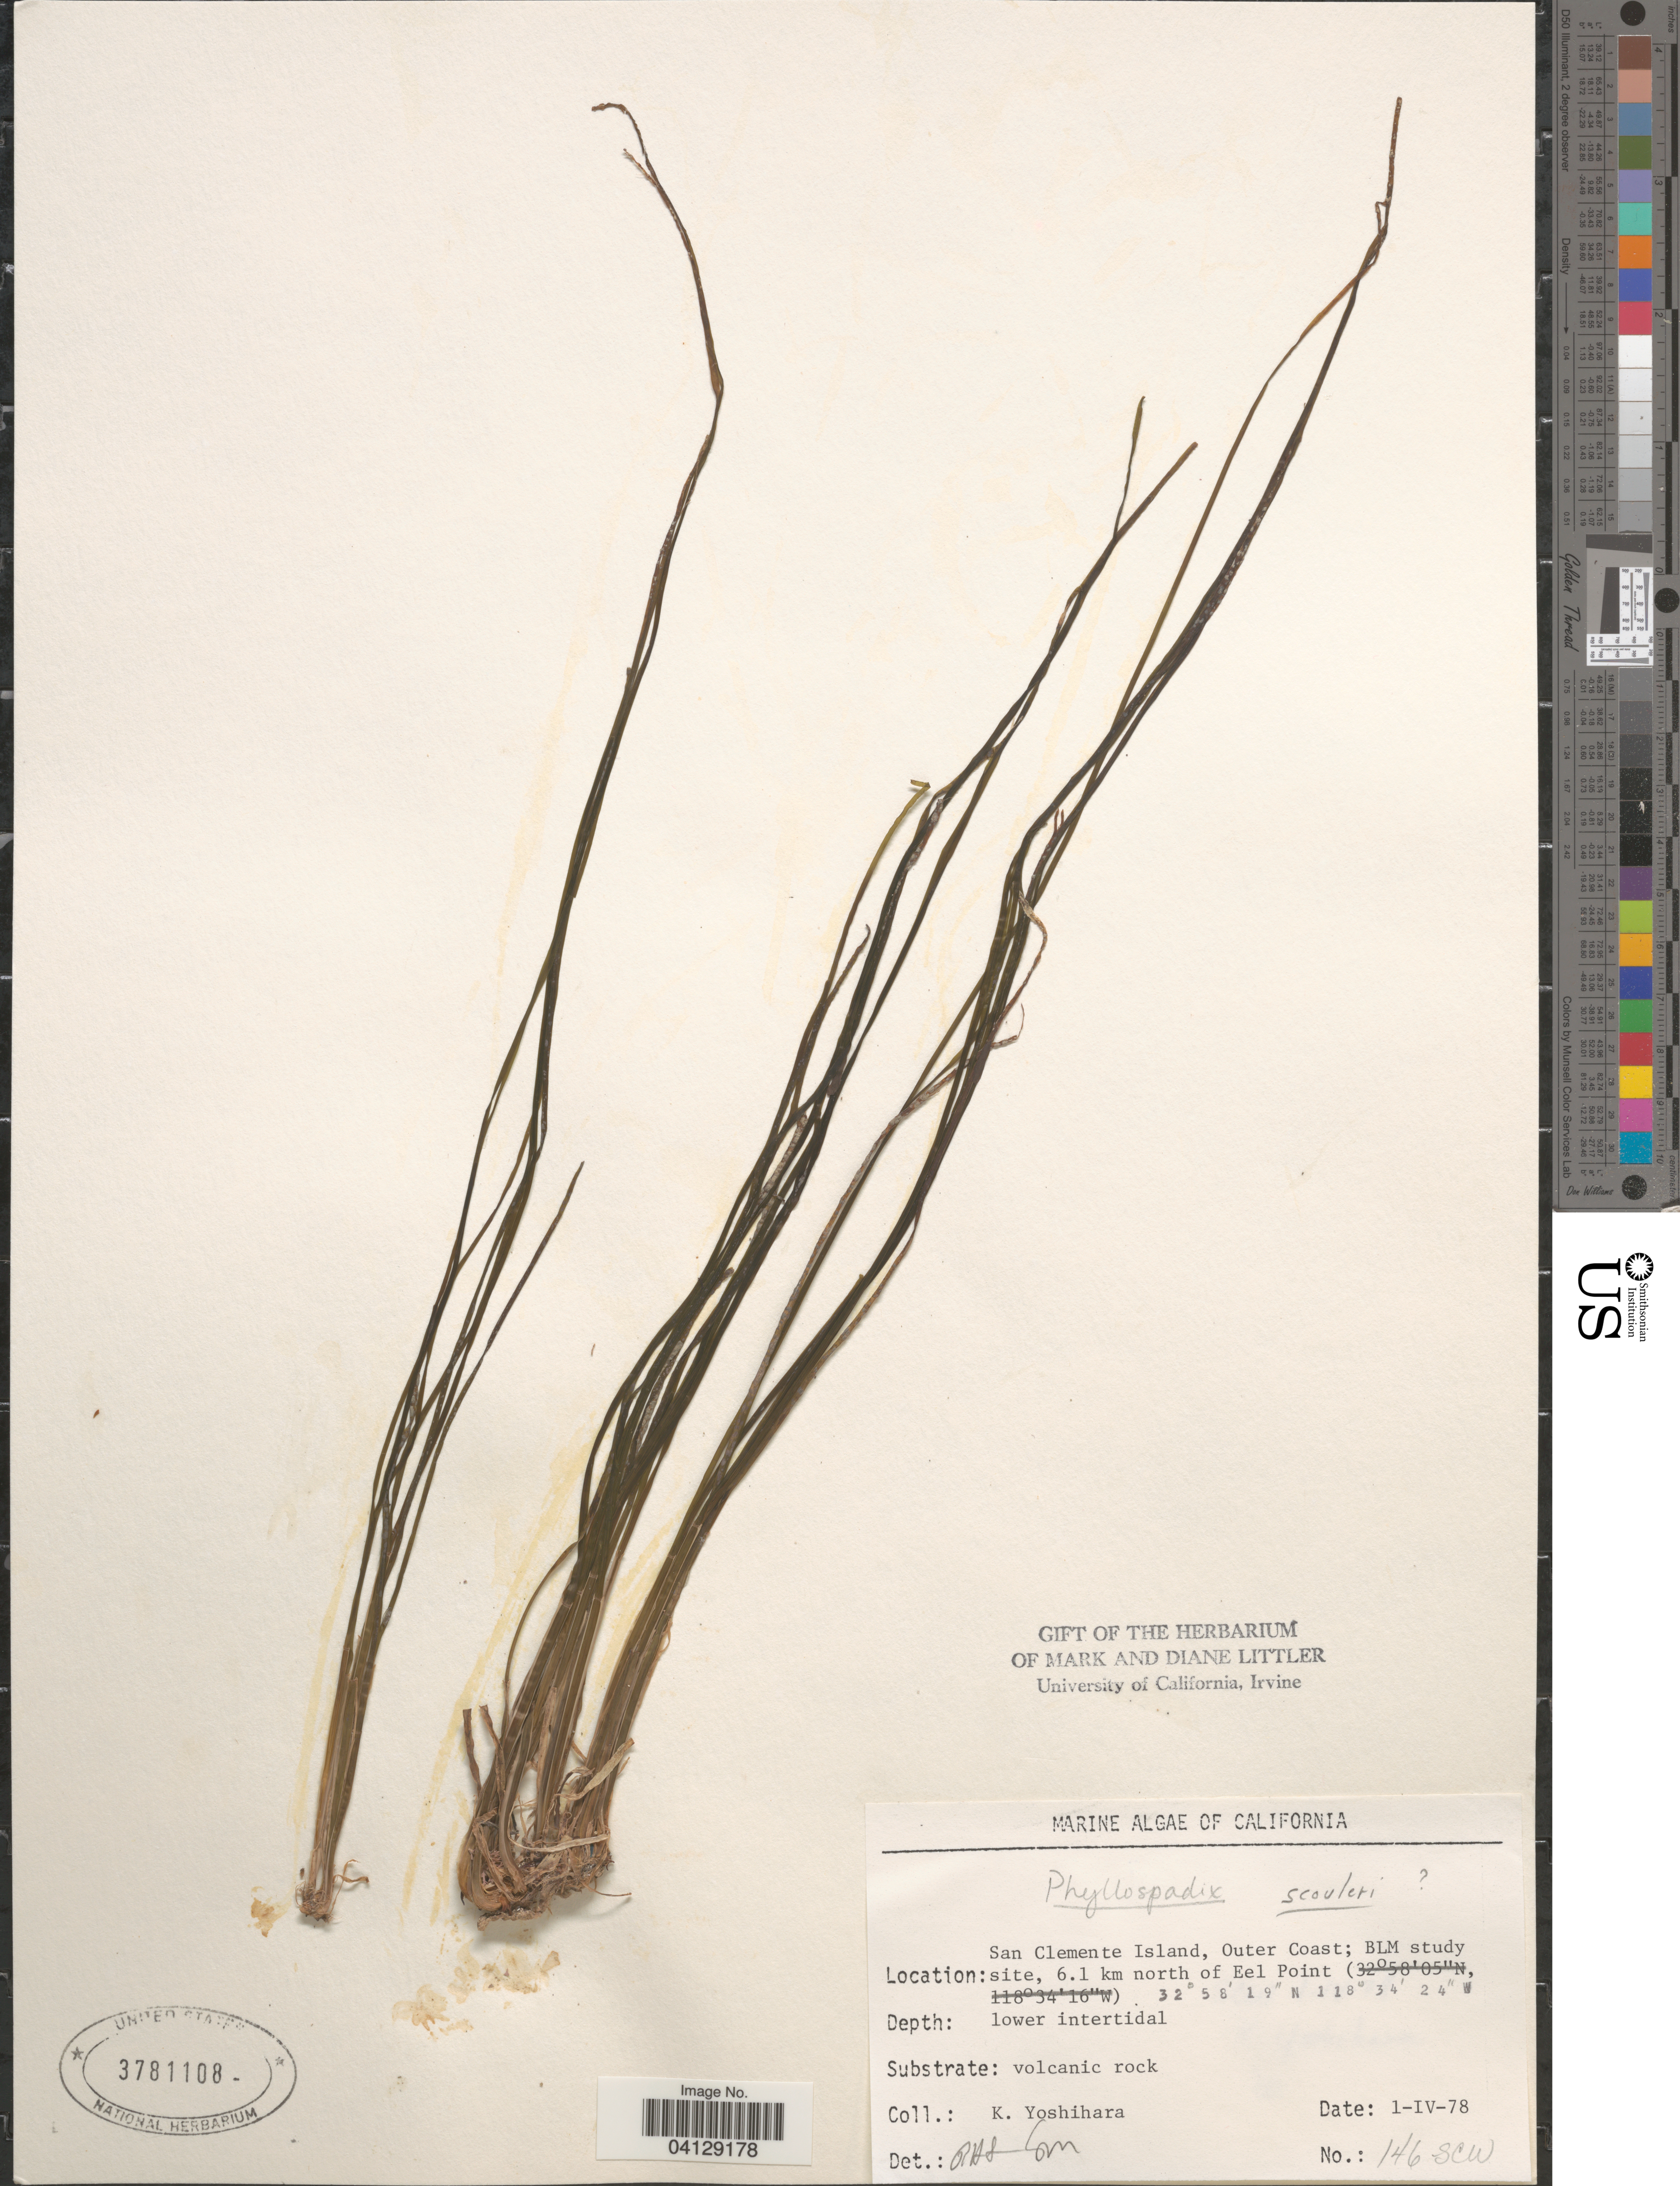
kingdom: Plantae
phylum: Tracheophyta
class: Liliopsida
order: Alismatales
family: Zosteraceae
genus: Phyllospadix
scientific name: Phyllospadix scouleri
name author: Hook.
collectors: K. Yoshihara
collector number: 146-SCW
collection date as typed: Transcribed d/m/y: 1/4/78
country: United States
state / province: California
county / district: Los Angeles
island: San Clemente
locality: San Clemente Island, Outer Coast; BLM study site, 6.1 km north of Eel Point.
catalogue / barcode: US 3781108